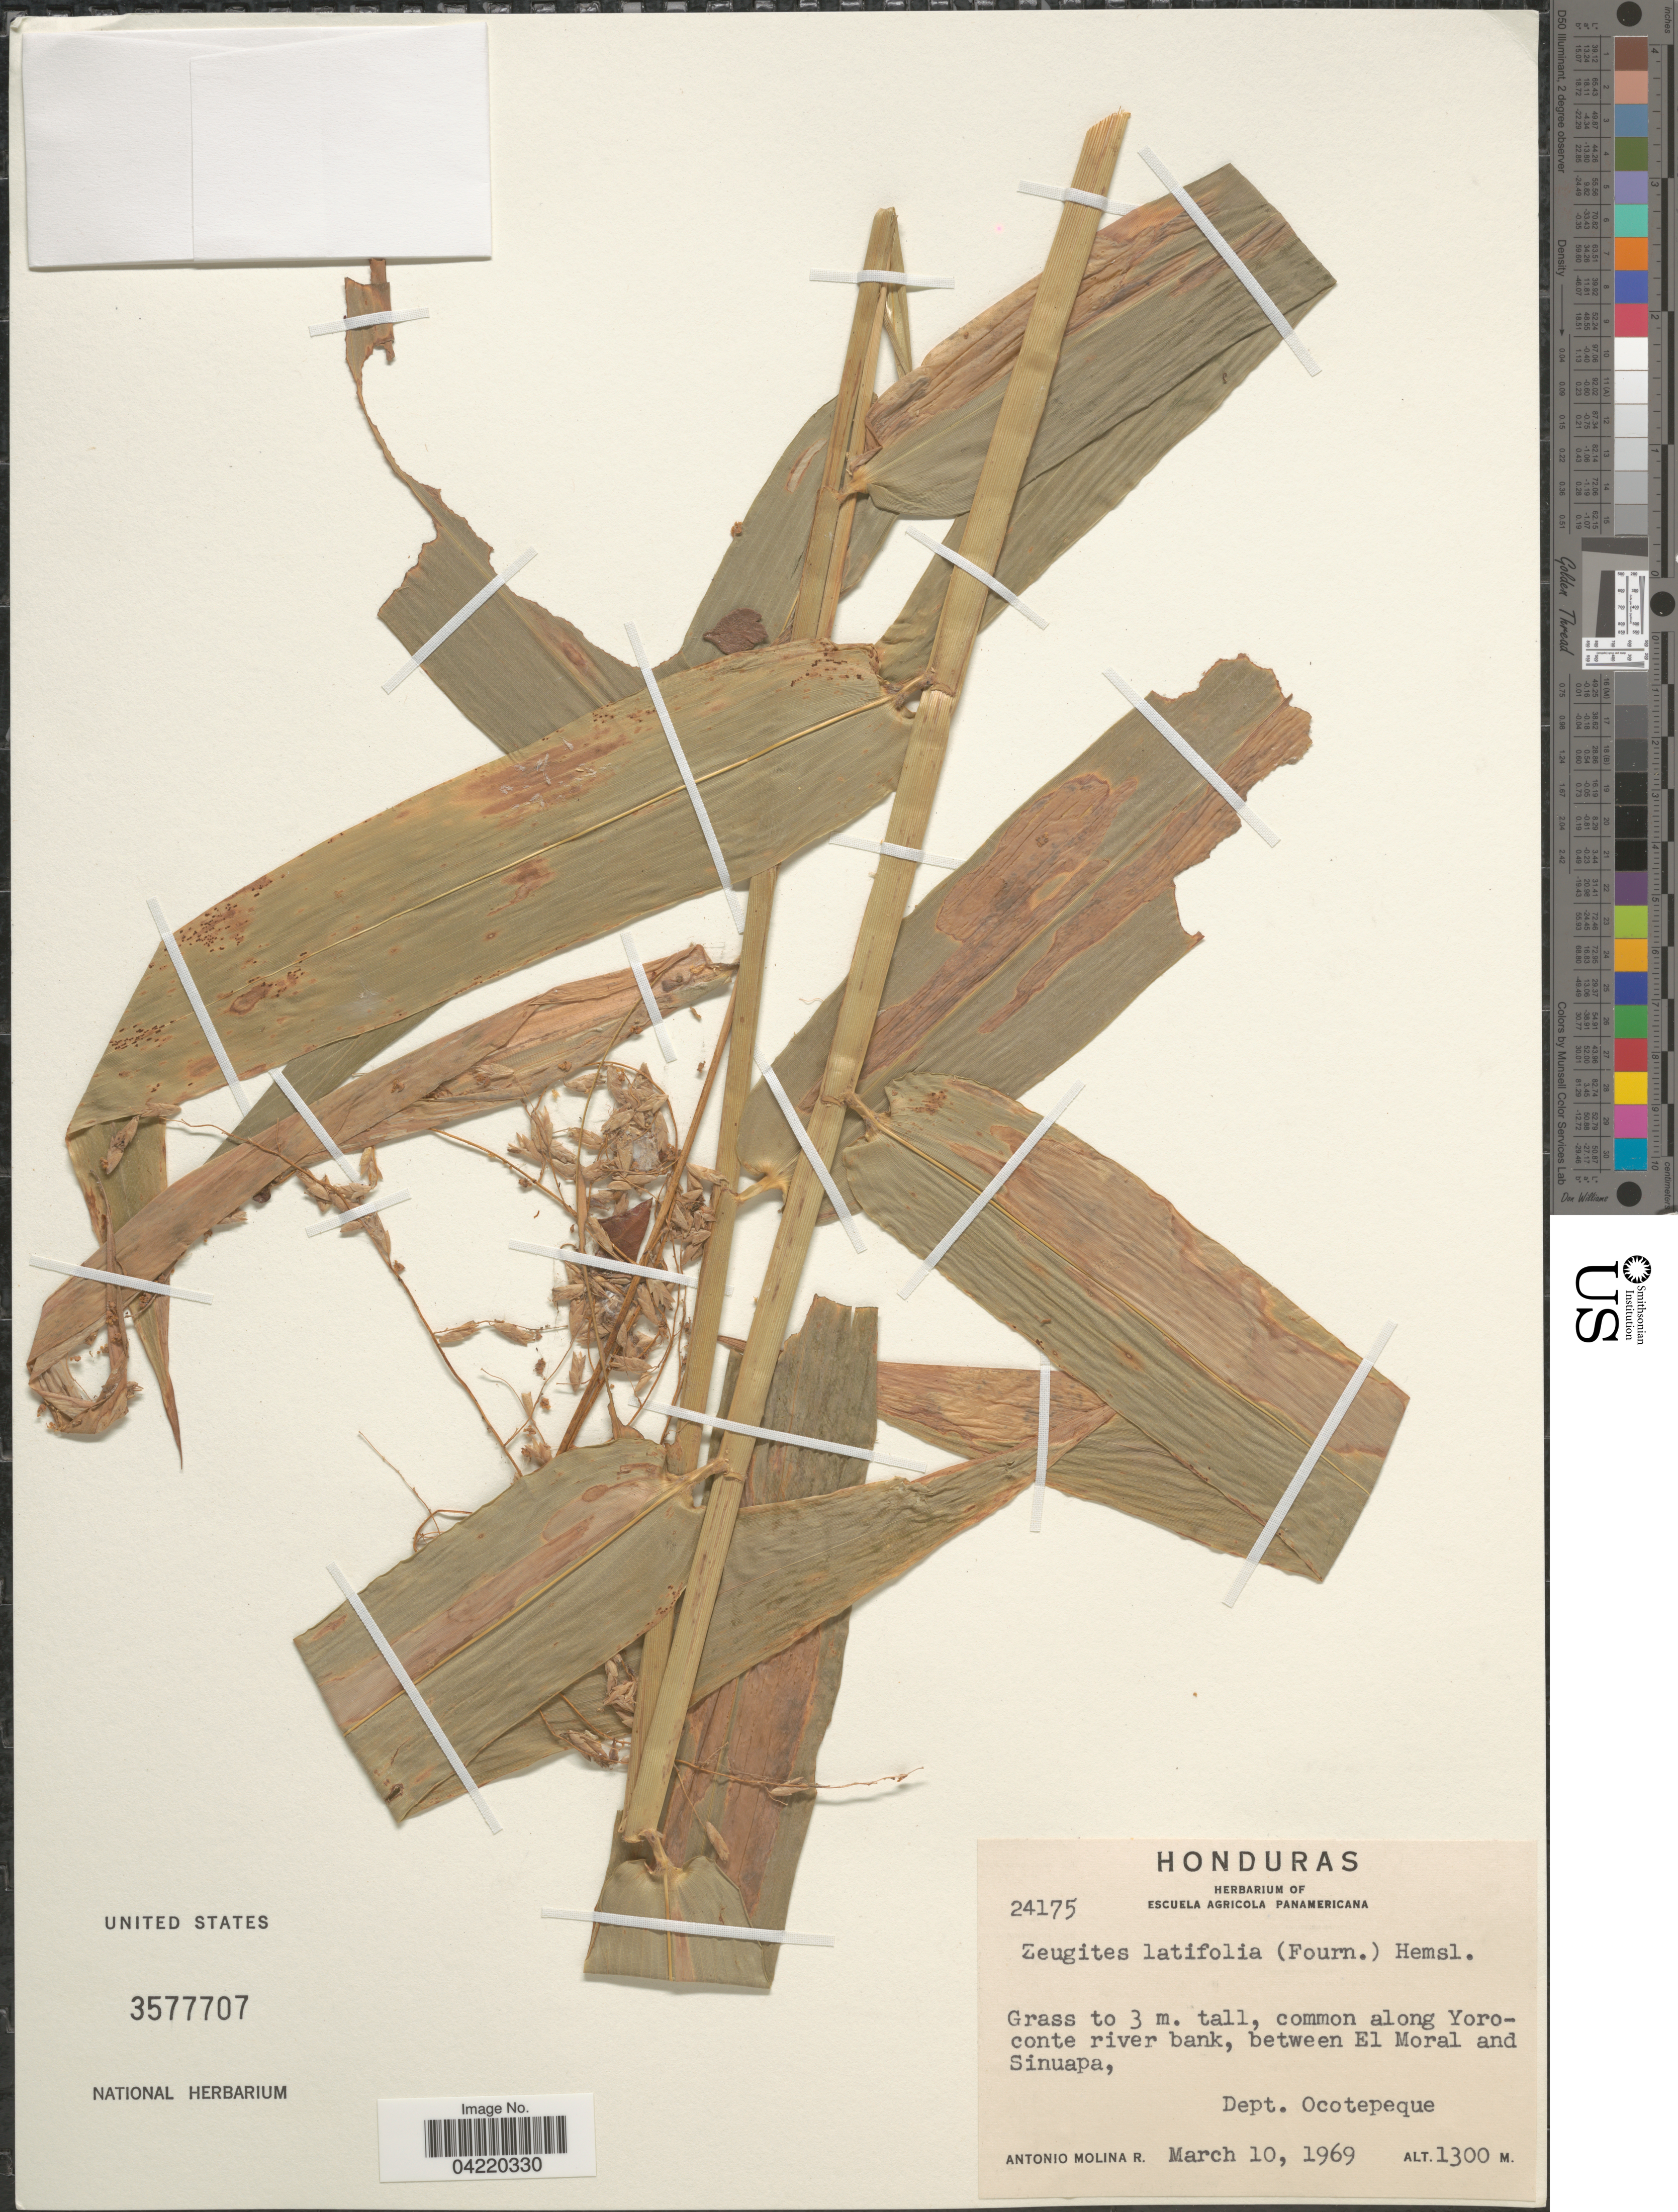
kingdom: Plantae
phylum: Tracheophyta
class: Liliopsida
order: Poales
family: Poaceae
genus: Zeugites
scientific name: Zeugites latifolius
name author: (E. Fourn.) Hemsl.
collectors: A. Molina R.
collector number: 24175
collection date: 1969-03-10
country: Honduras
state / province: Ocotepeque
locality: Common along Yoroconte river bank, between El Moral and Sinuapa, Dept. Ocotepeque.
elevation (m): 1300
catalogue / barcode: US 3577707